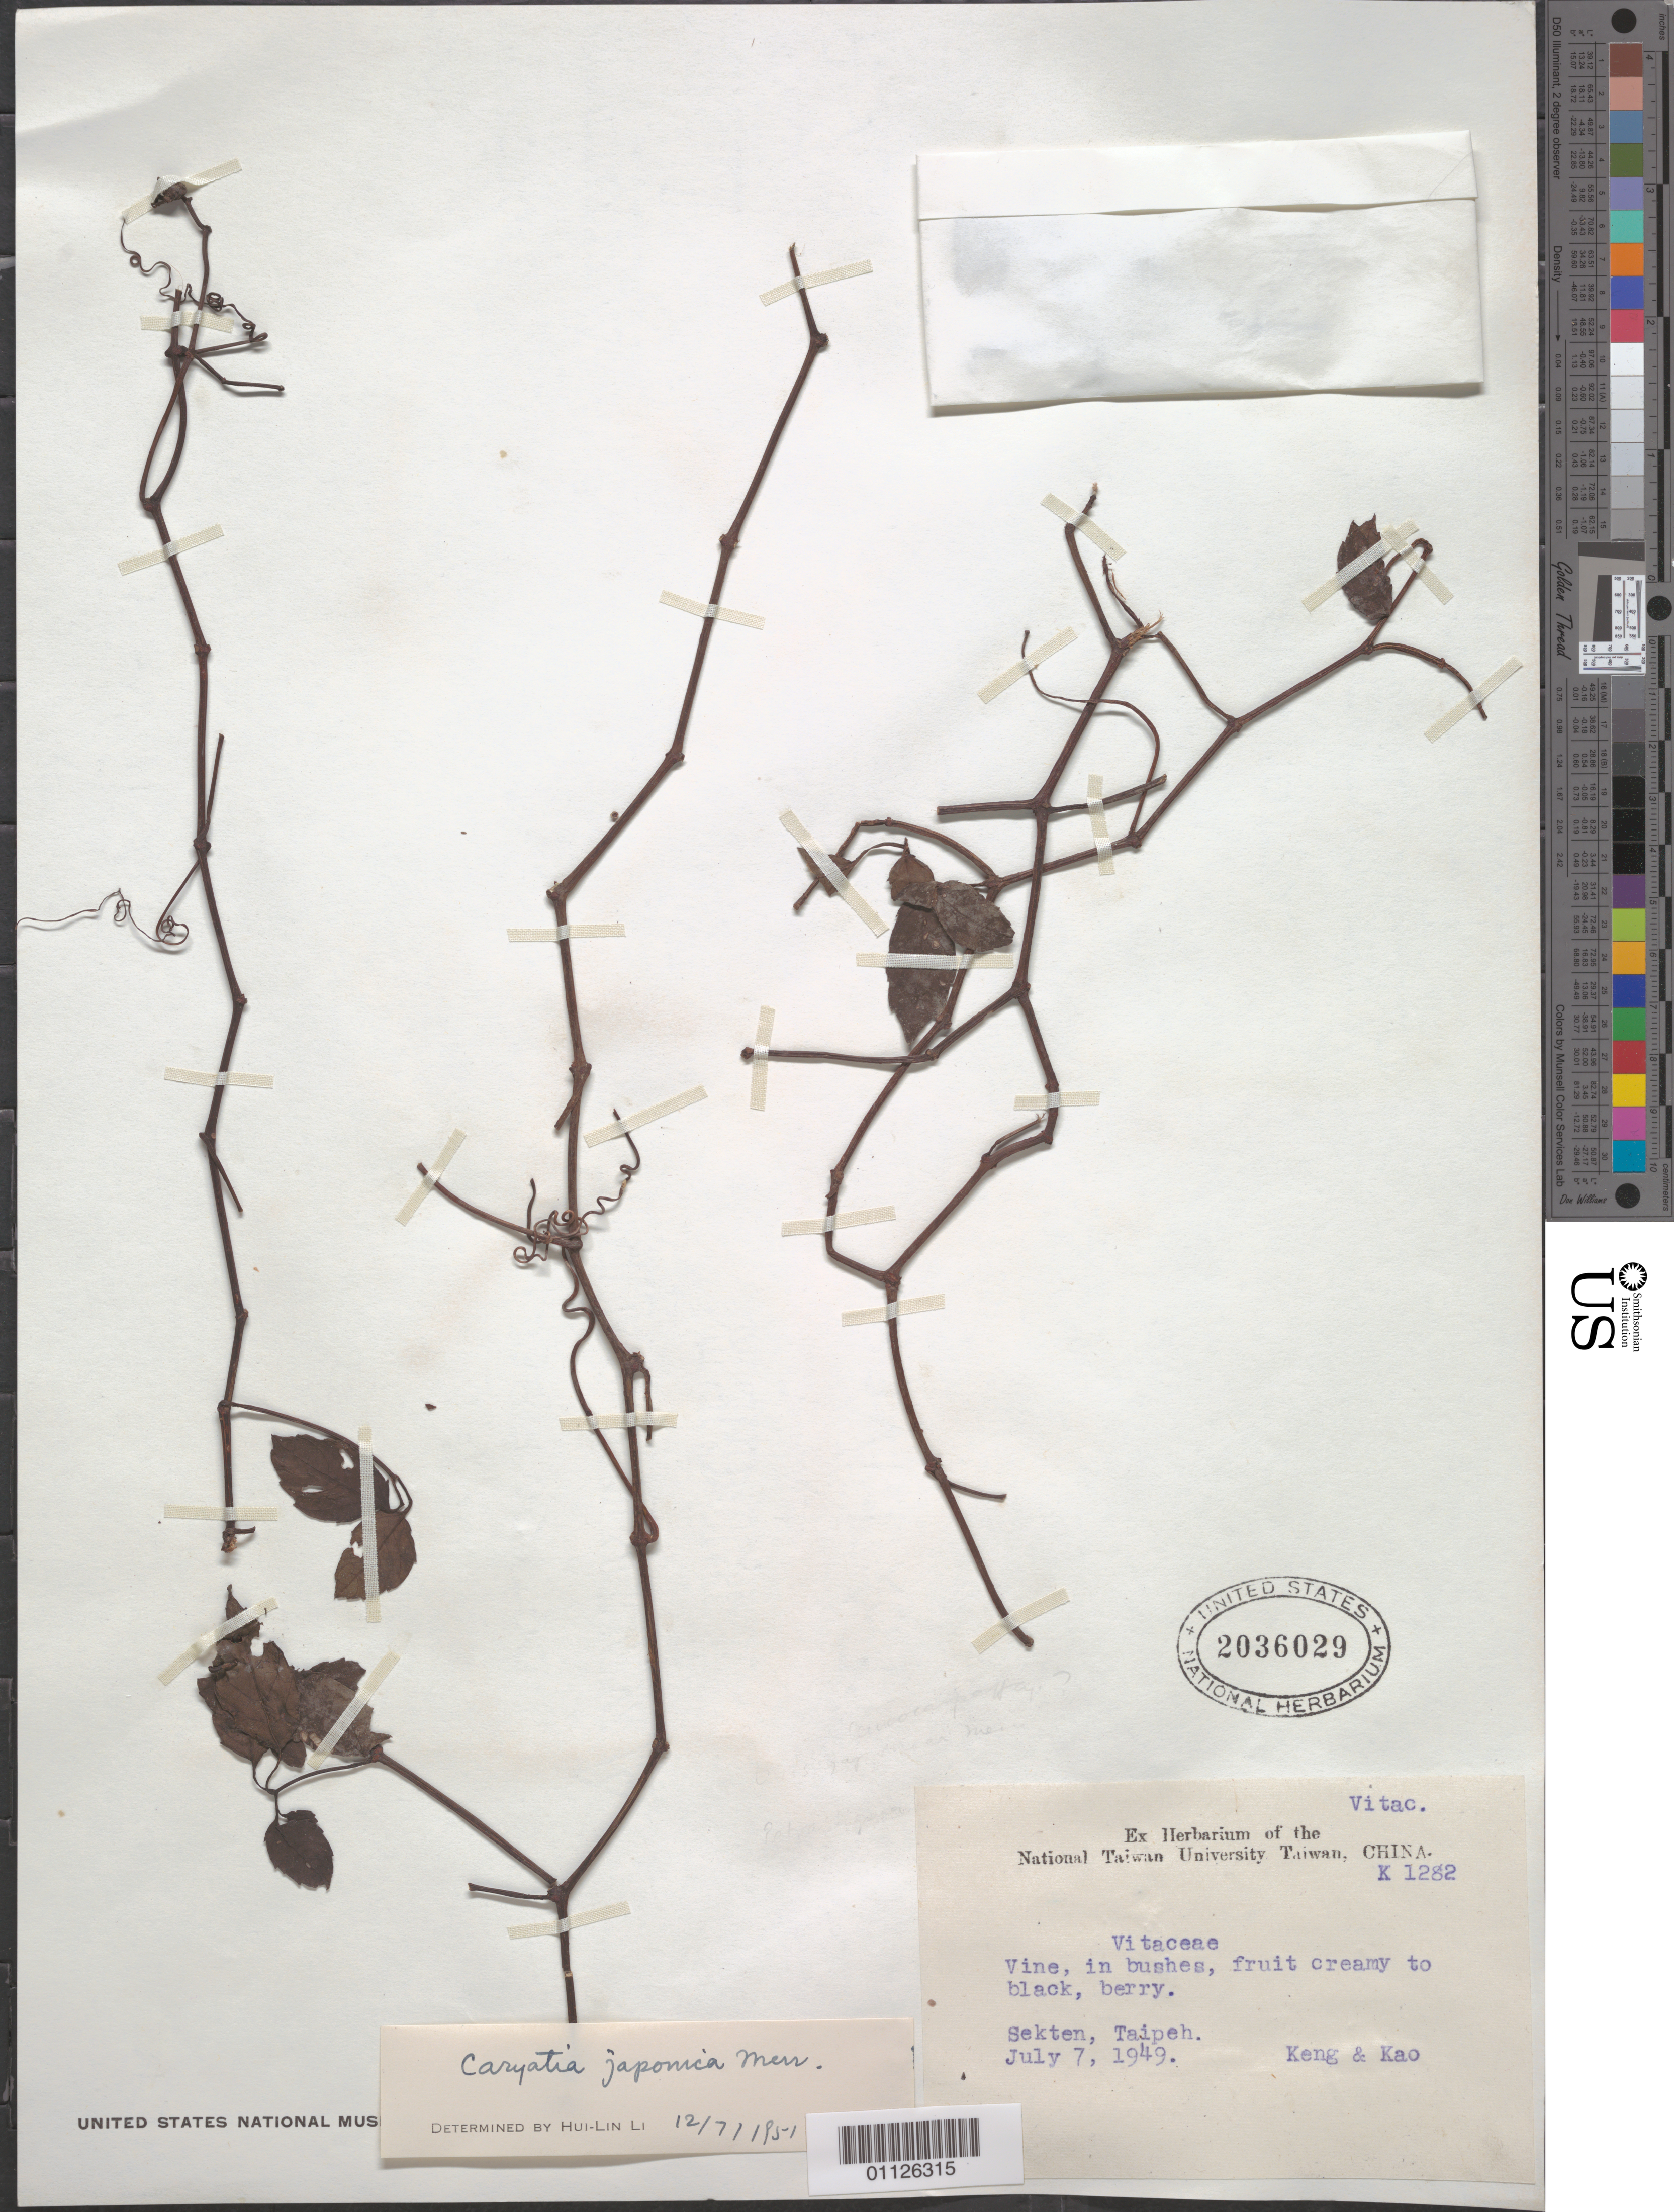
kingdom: Plantae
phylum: Tracheophyta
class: Magnoliopsida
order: Vitales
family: Vitaceae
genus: Causonis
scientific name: Causonis japonica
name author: (Thunb.) Raf.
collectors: K. Keng & -. Kao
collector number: K 1282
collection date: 1949-07-07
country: Taiwan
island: Taiwan [Formosa]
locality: Sekten, Taipeh.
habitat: Vine, in bushes.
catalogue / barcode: US 2036029